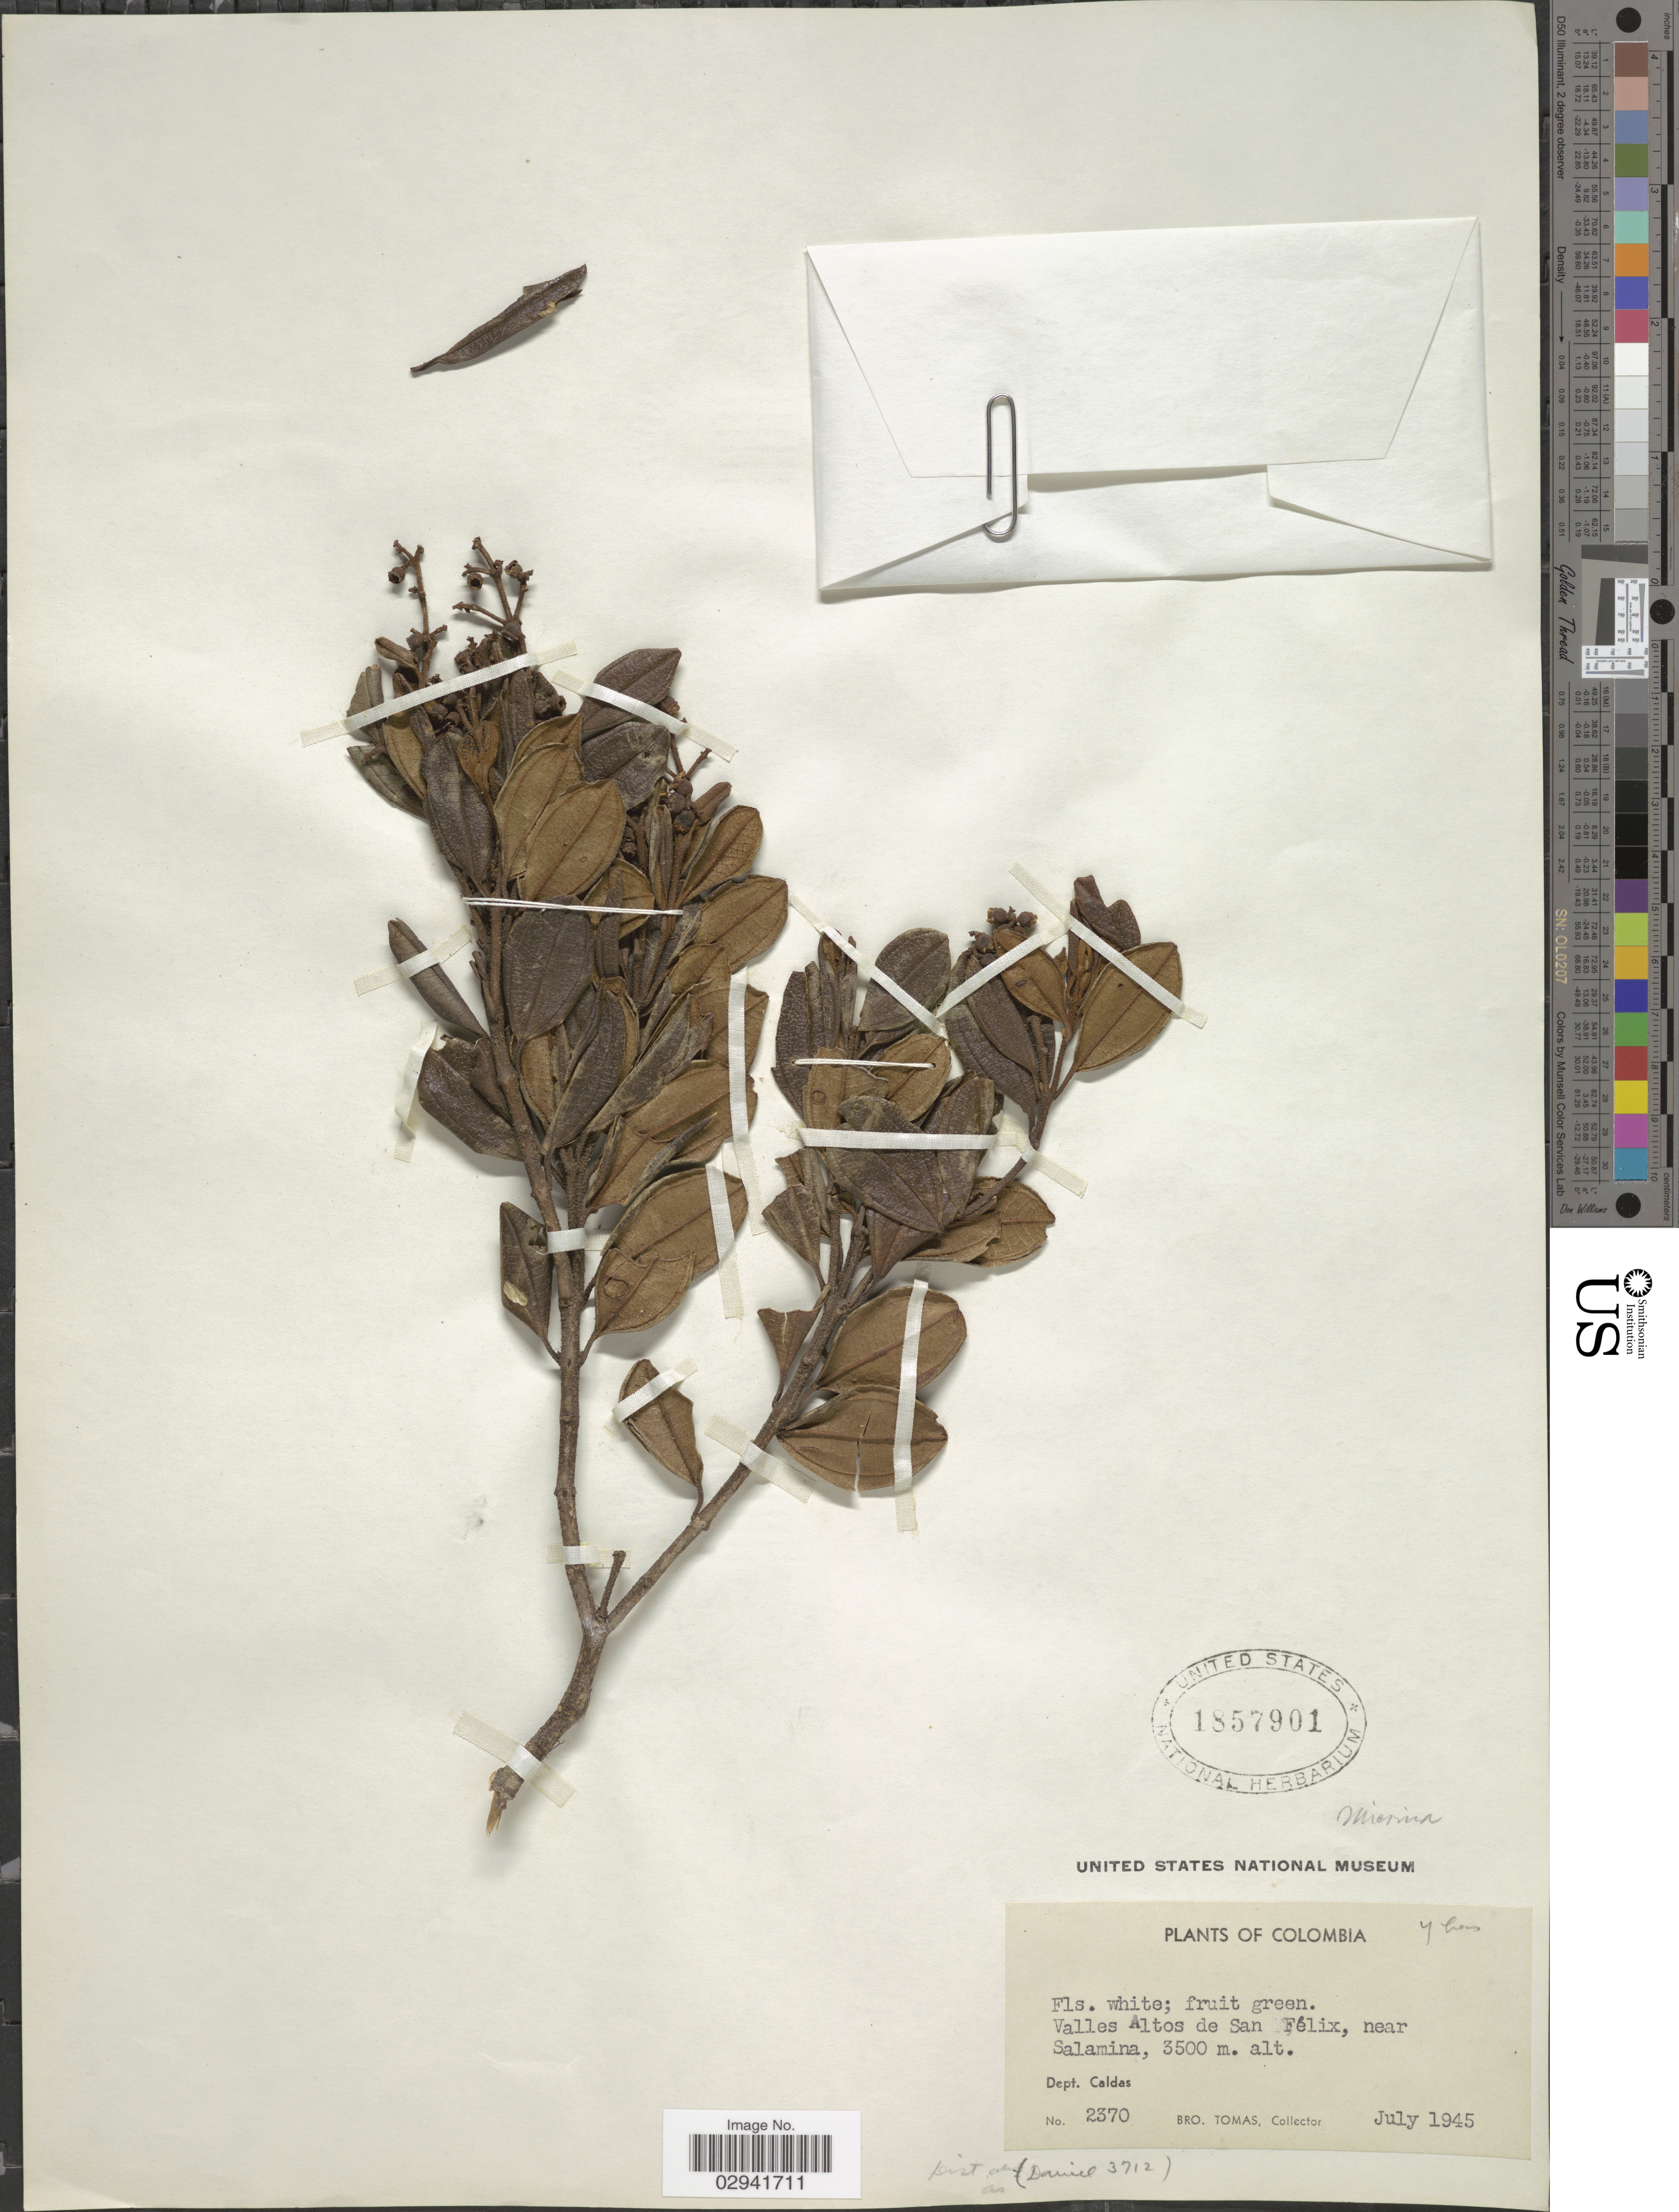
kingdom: Plantae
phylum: Tracheophyta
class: Magnoliopsida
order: Myrtales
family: Melastomataceae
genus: Miconia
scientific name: Miconia obovata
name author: Triana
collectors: B. Tomas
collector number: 2370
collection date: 1945-07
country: Colombia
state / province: Caldas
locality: Valles Altos de San Félix, near Salamina. Dept. Caldas.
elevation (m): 3500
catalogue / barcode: US 1857901